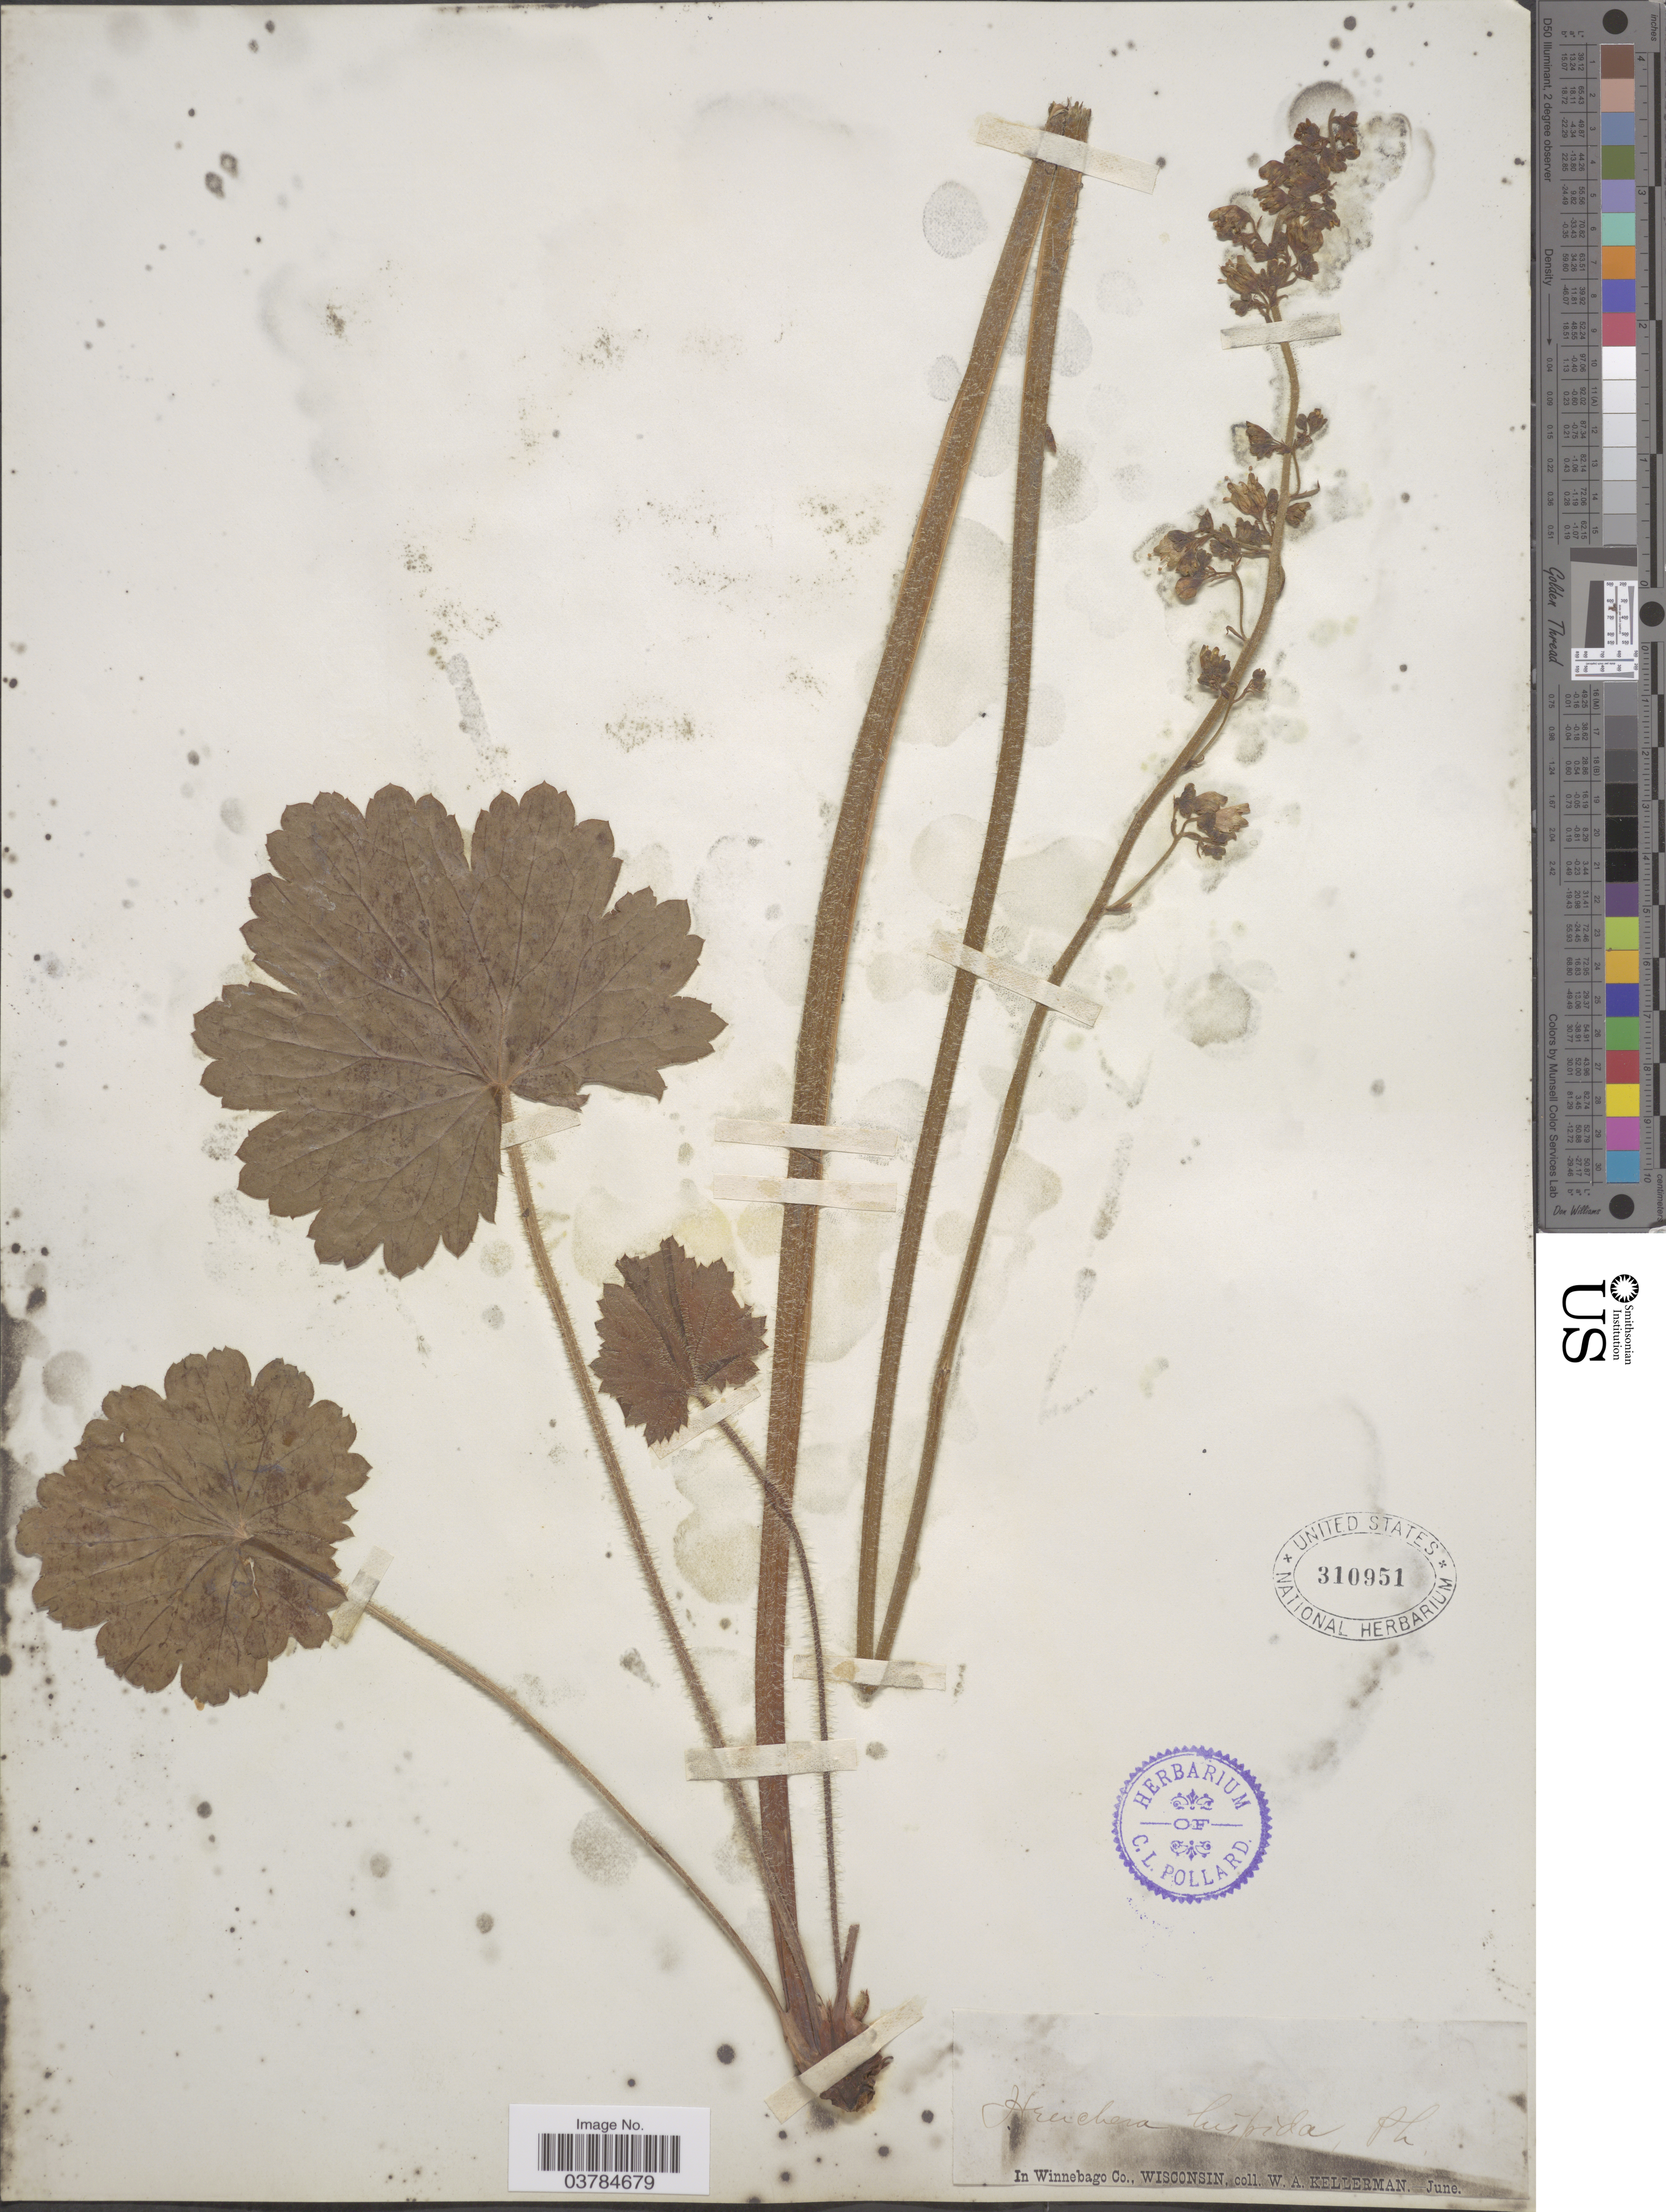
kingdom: Plantae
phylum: Tracheophyta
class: Magnoliopsida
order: Saxifragales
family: Saxifragaceae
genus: Heuchera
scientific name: Heuchera hispida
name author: Pursh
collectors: W. Kellerman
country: United States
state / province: Wisconsin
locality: In Winnebago Co.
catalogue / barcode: US 310951